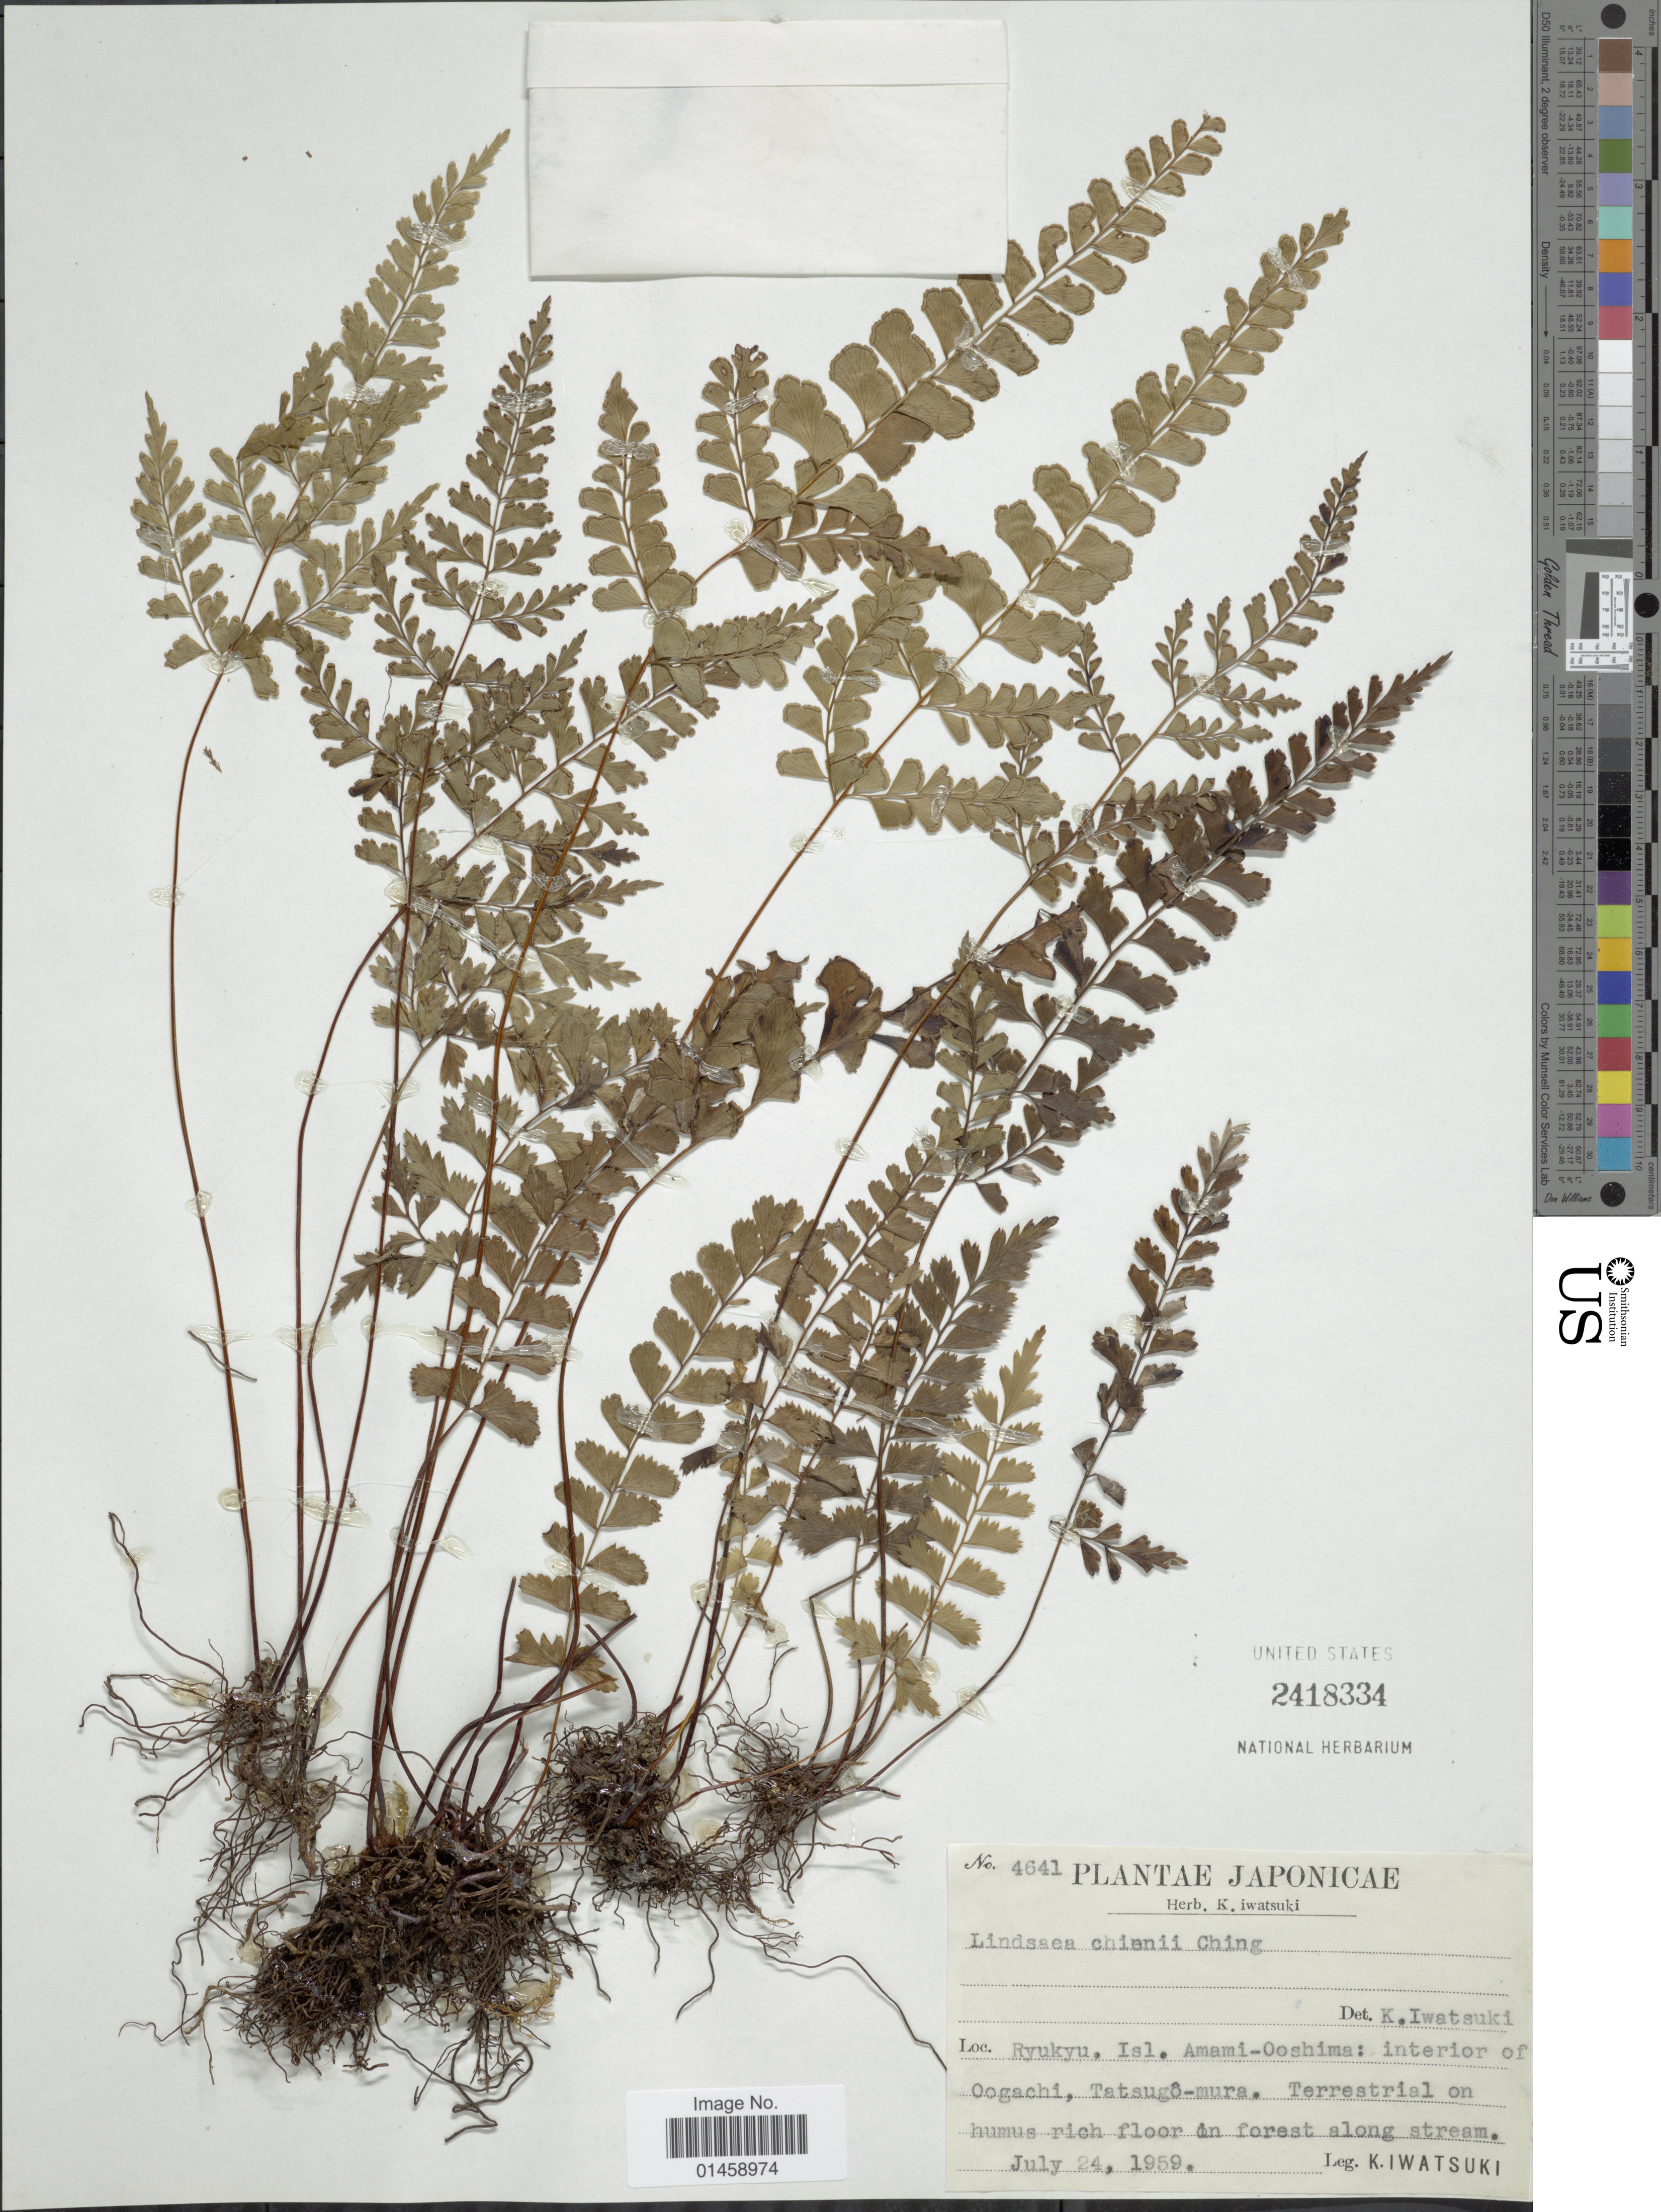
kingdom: Plantae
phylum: Tracheophyta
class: Polypodiopsida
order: Polypodiales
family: Lindsaeaceae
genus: Lindsaea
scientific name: Lindsaea chienii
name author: Ching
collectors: K. Iwatsuki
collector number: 4641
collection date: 1959-07-24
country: Japan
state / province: Okinawa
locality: Ryukyu. Isl. Amami-Ooshima: interior of Oogicha, Tasugo-mura. Terrestrial on humus rich floor in forest along stream.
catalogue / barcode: US 2418334